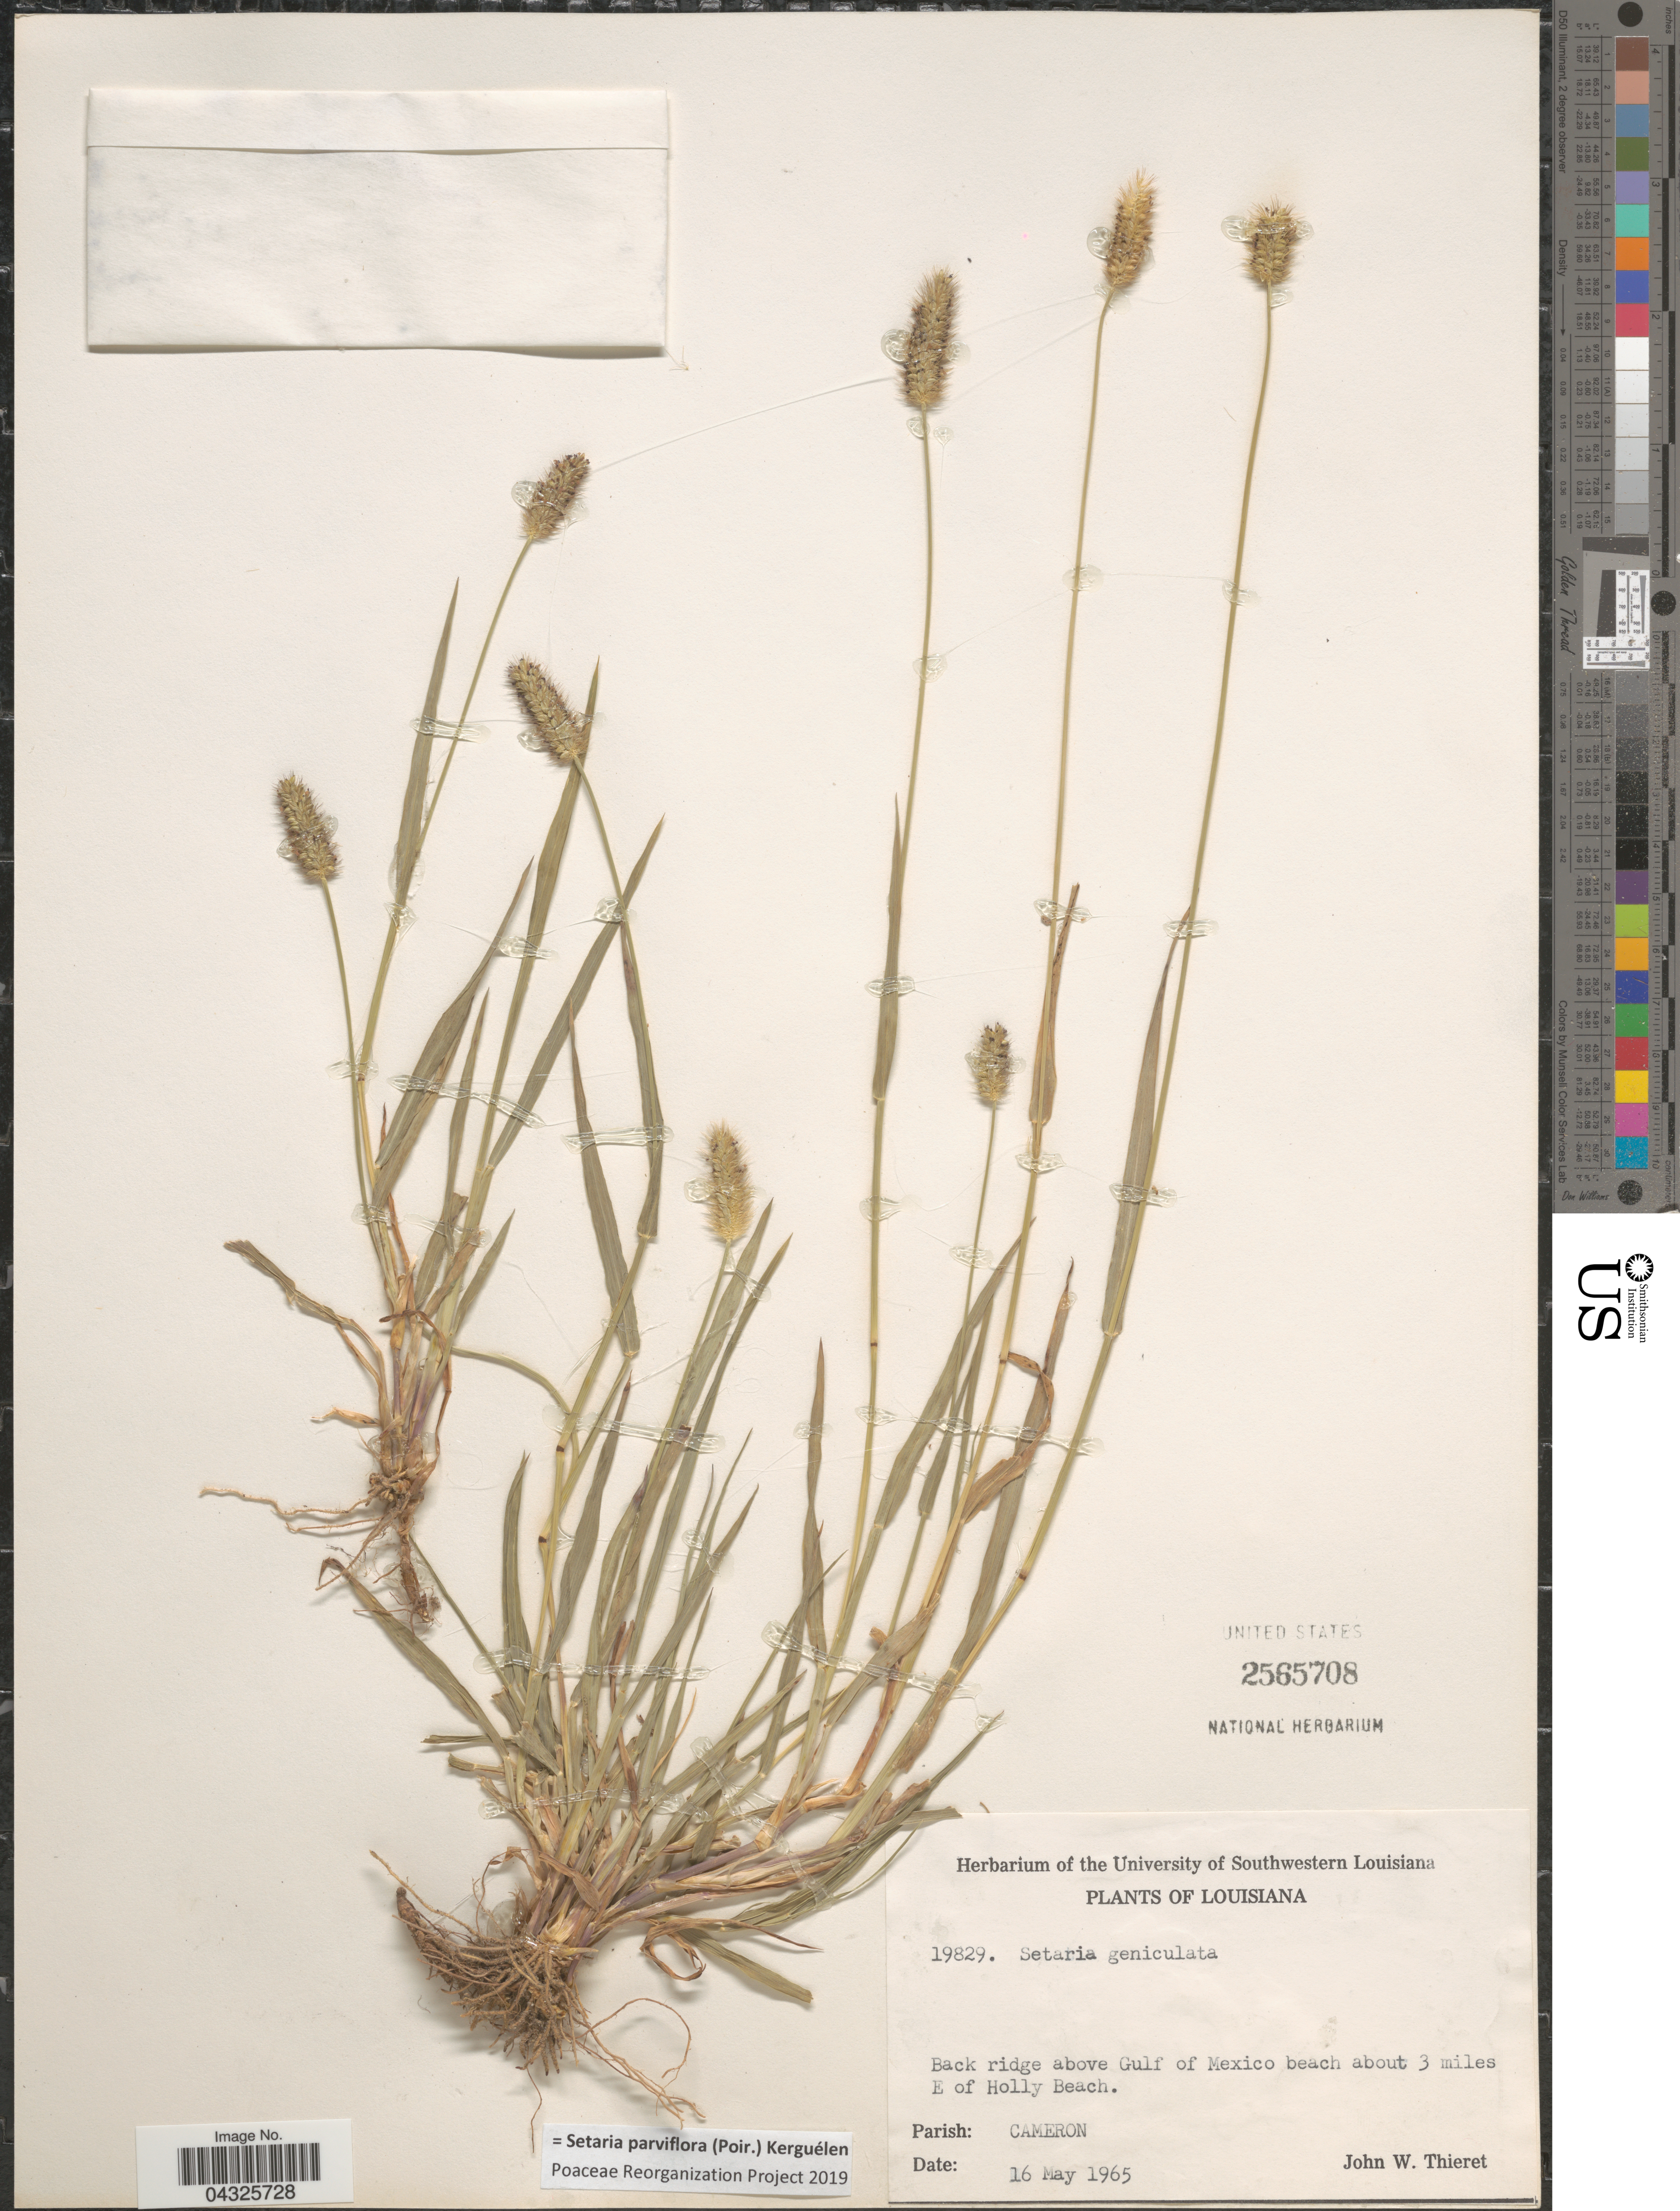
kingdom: Plantae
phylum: Tracheophyta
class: Liliopsida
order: Poales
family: Poaceae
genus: Setaria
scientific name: Setaria parviflora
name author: (Poir.) Kerguélen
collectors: J. W. Thieret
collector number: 19829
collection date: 1965-05-16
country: United States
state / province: Louisiana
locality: Back ridge above Gulf of Mexico beach about 3 miles E of Holly Beach. Parish: Cameron.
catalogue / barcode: US 2565708